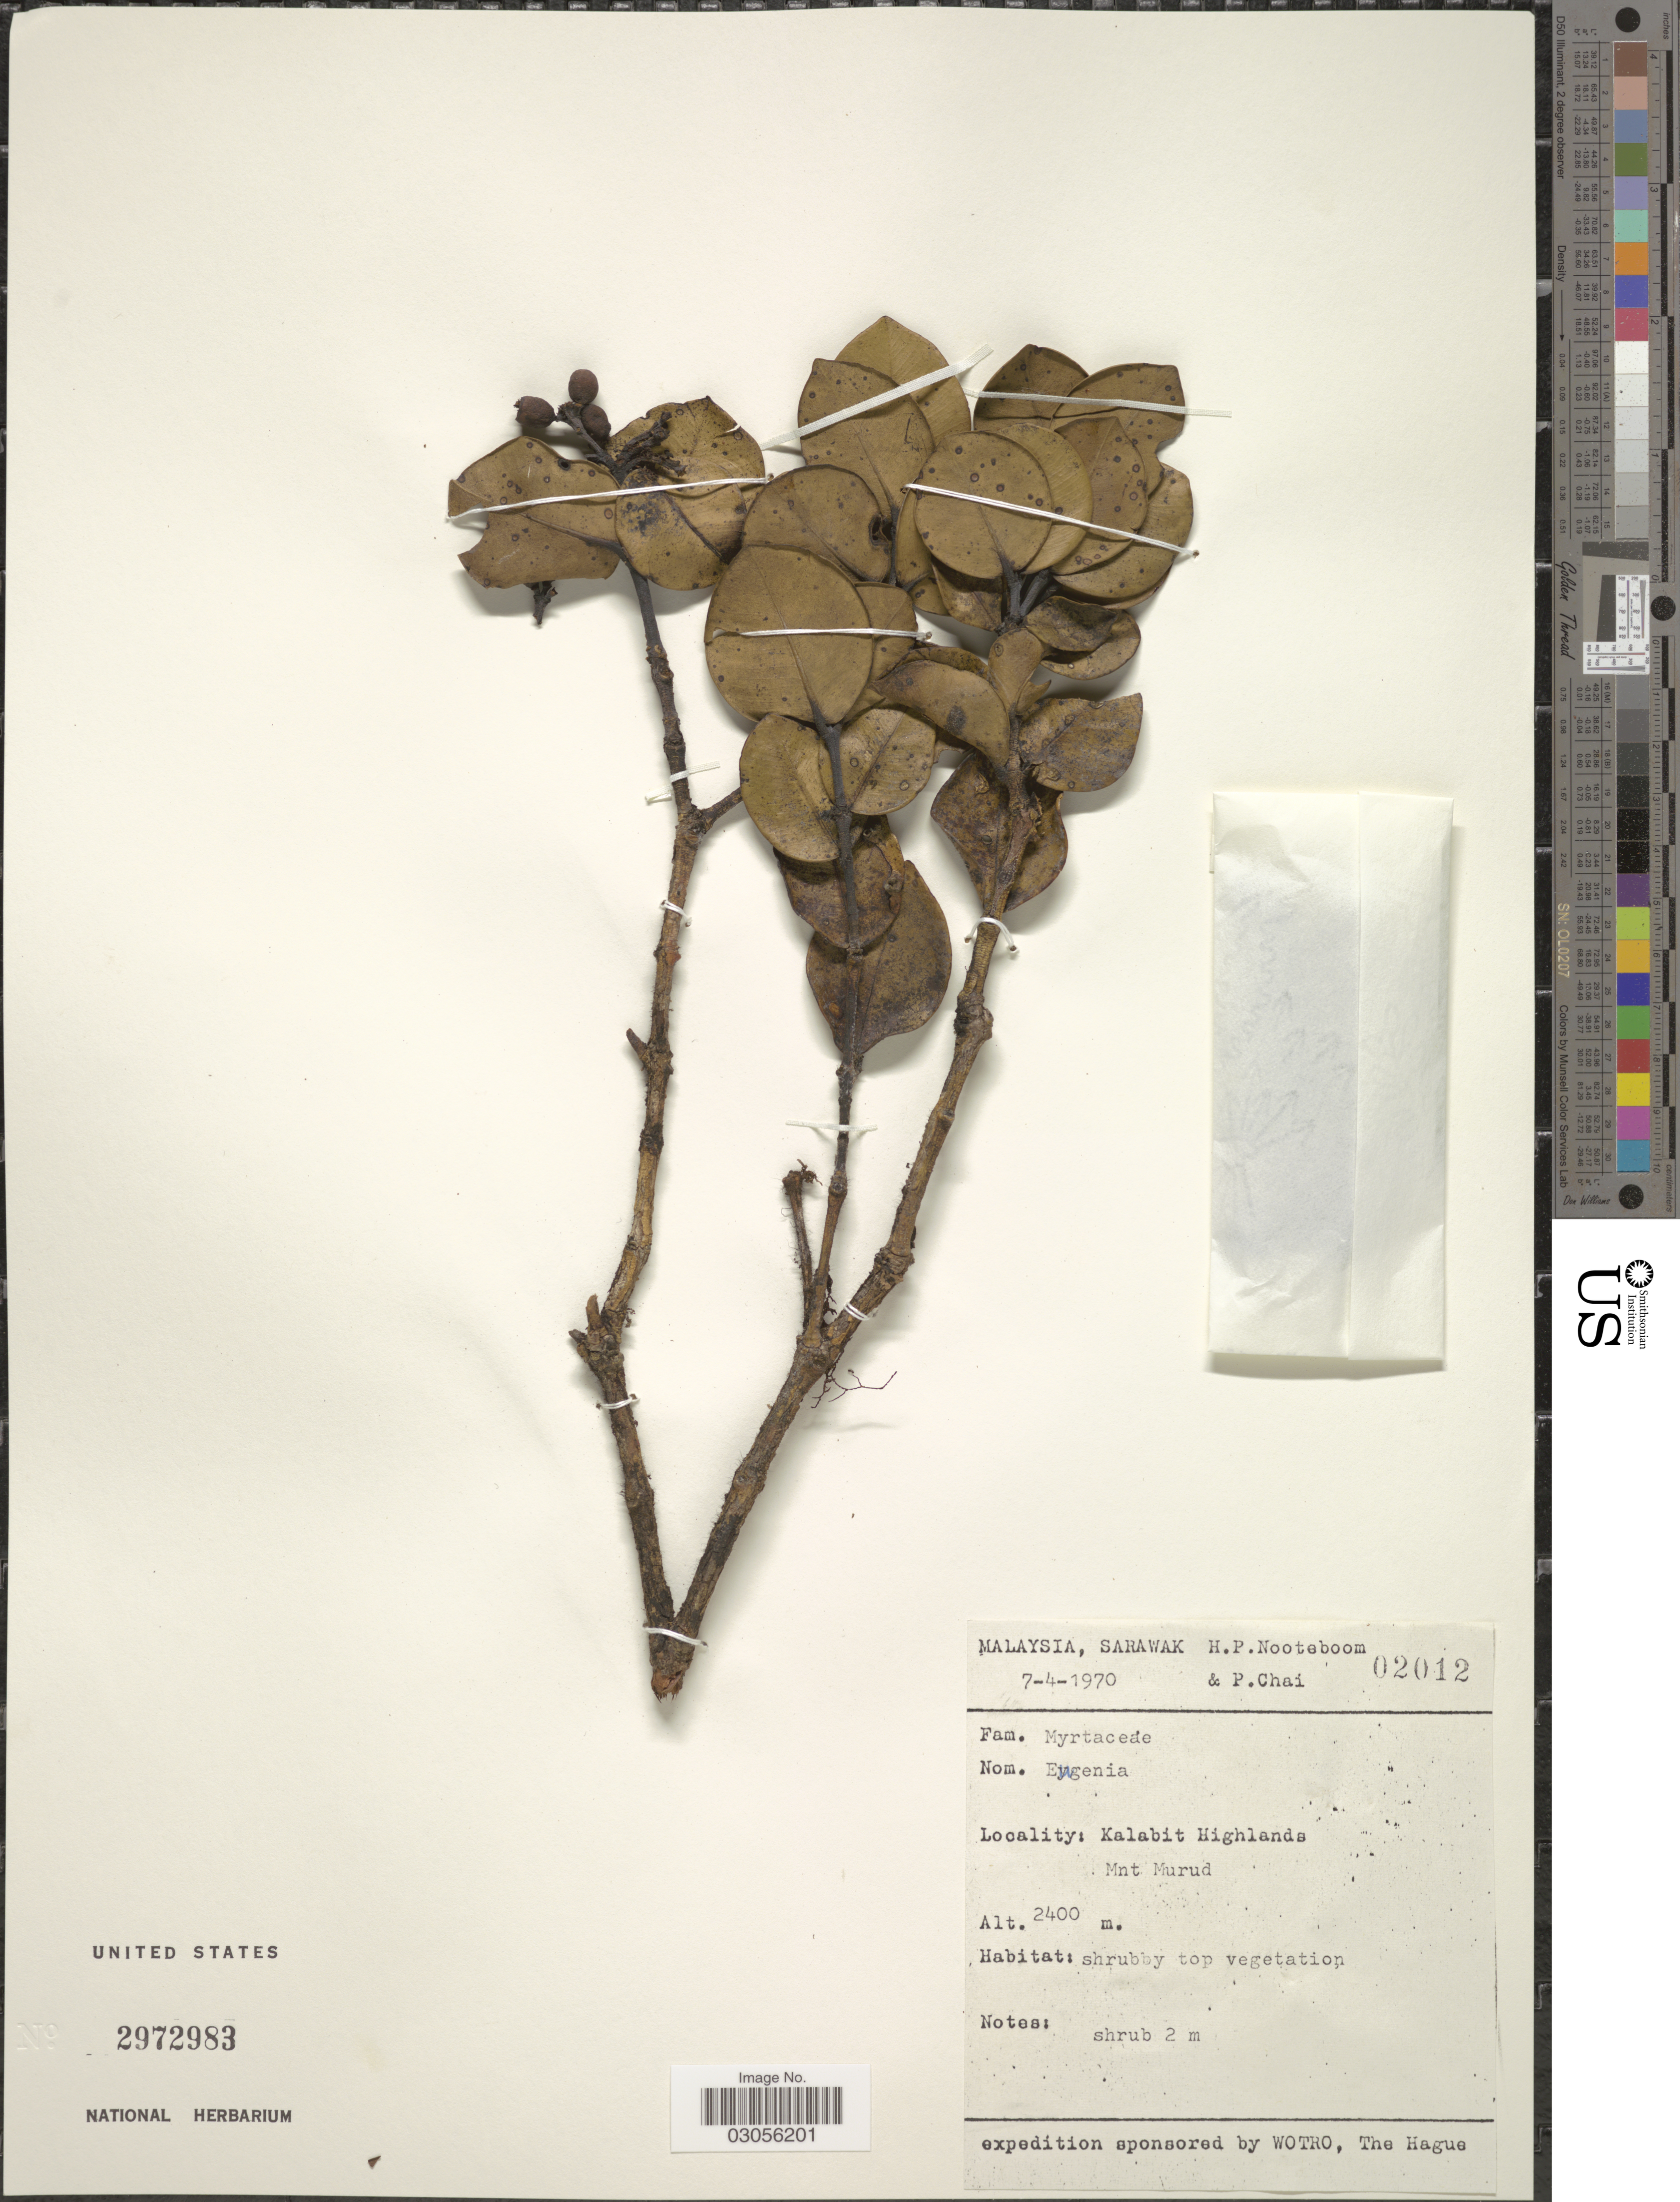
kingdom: Plantae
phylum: Tracheophyta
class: Magnoliopsida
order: Myrtales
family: Myrtaceae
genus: Syzygium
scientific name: Syzygium pallidilimbum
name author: Merr. & L.M. Perry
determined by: Beaman, J. H., Curator (MSC), Michigan State University (UNITED STATES)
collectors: H. P. Nooteboom & P. Chai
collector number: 02012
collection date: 1970-04-07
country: Malaysia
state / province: Sarawak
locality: Kalabit Highlands. Mnt Murud.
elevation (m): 2400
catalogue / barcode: US 2972983